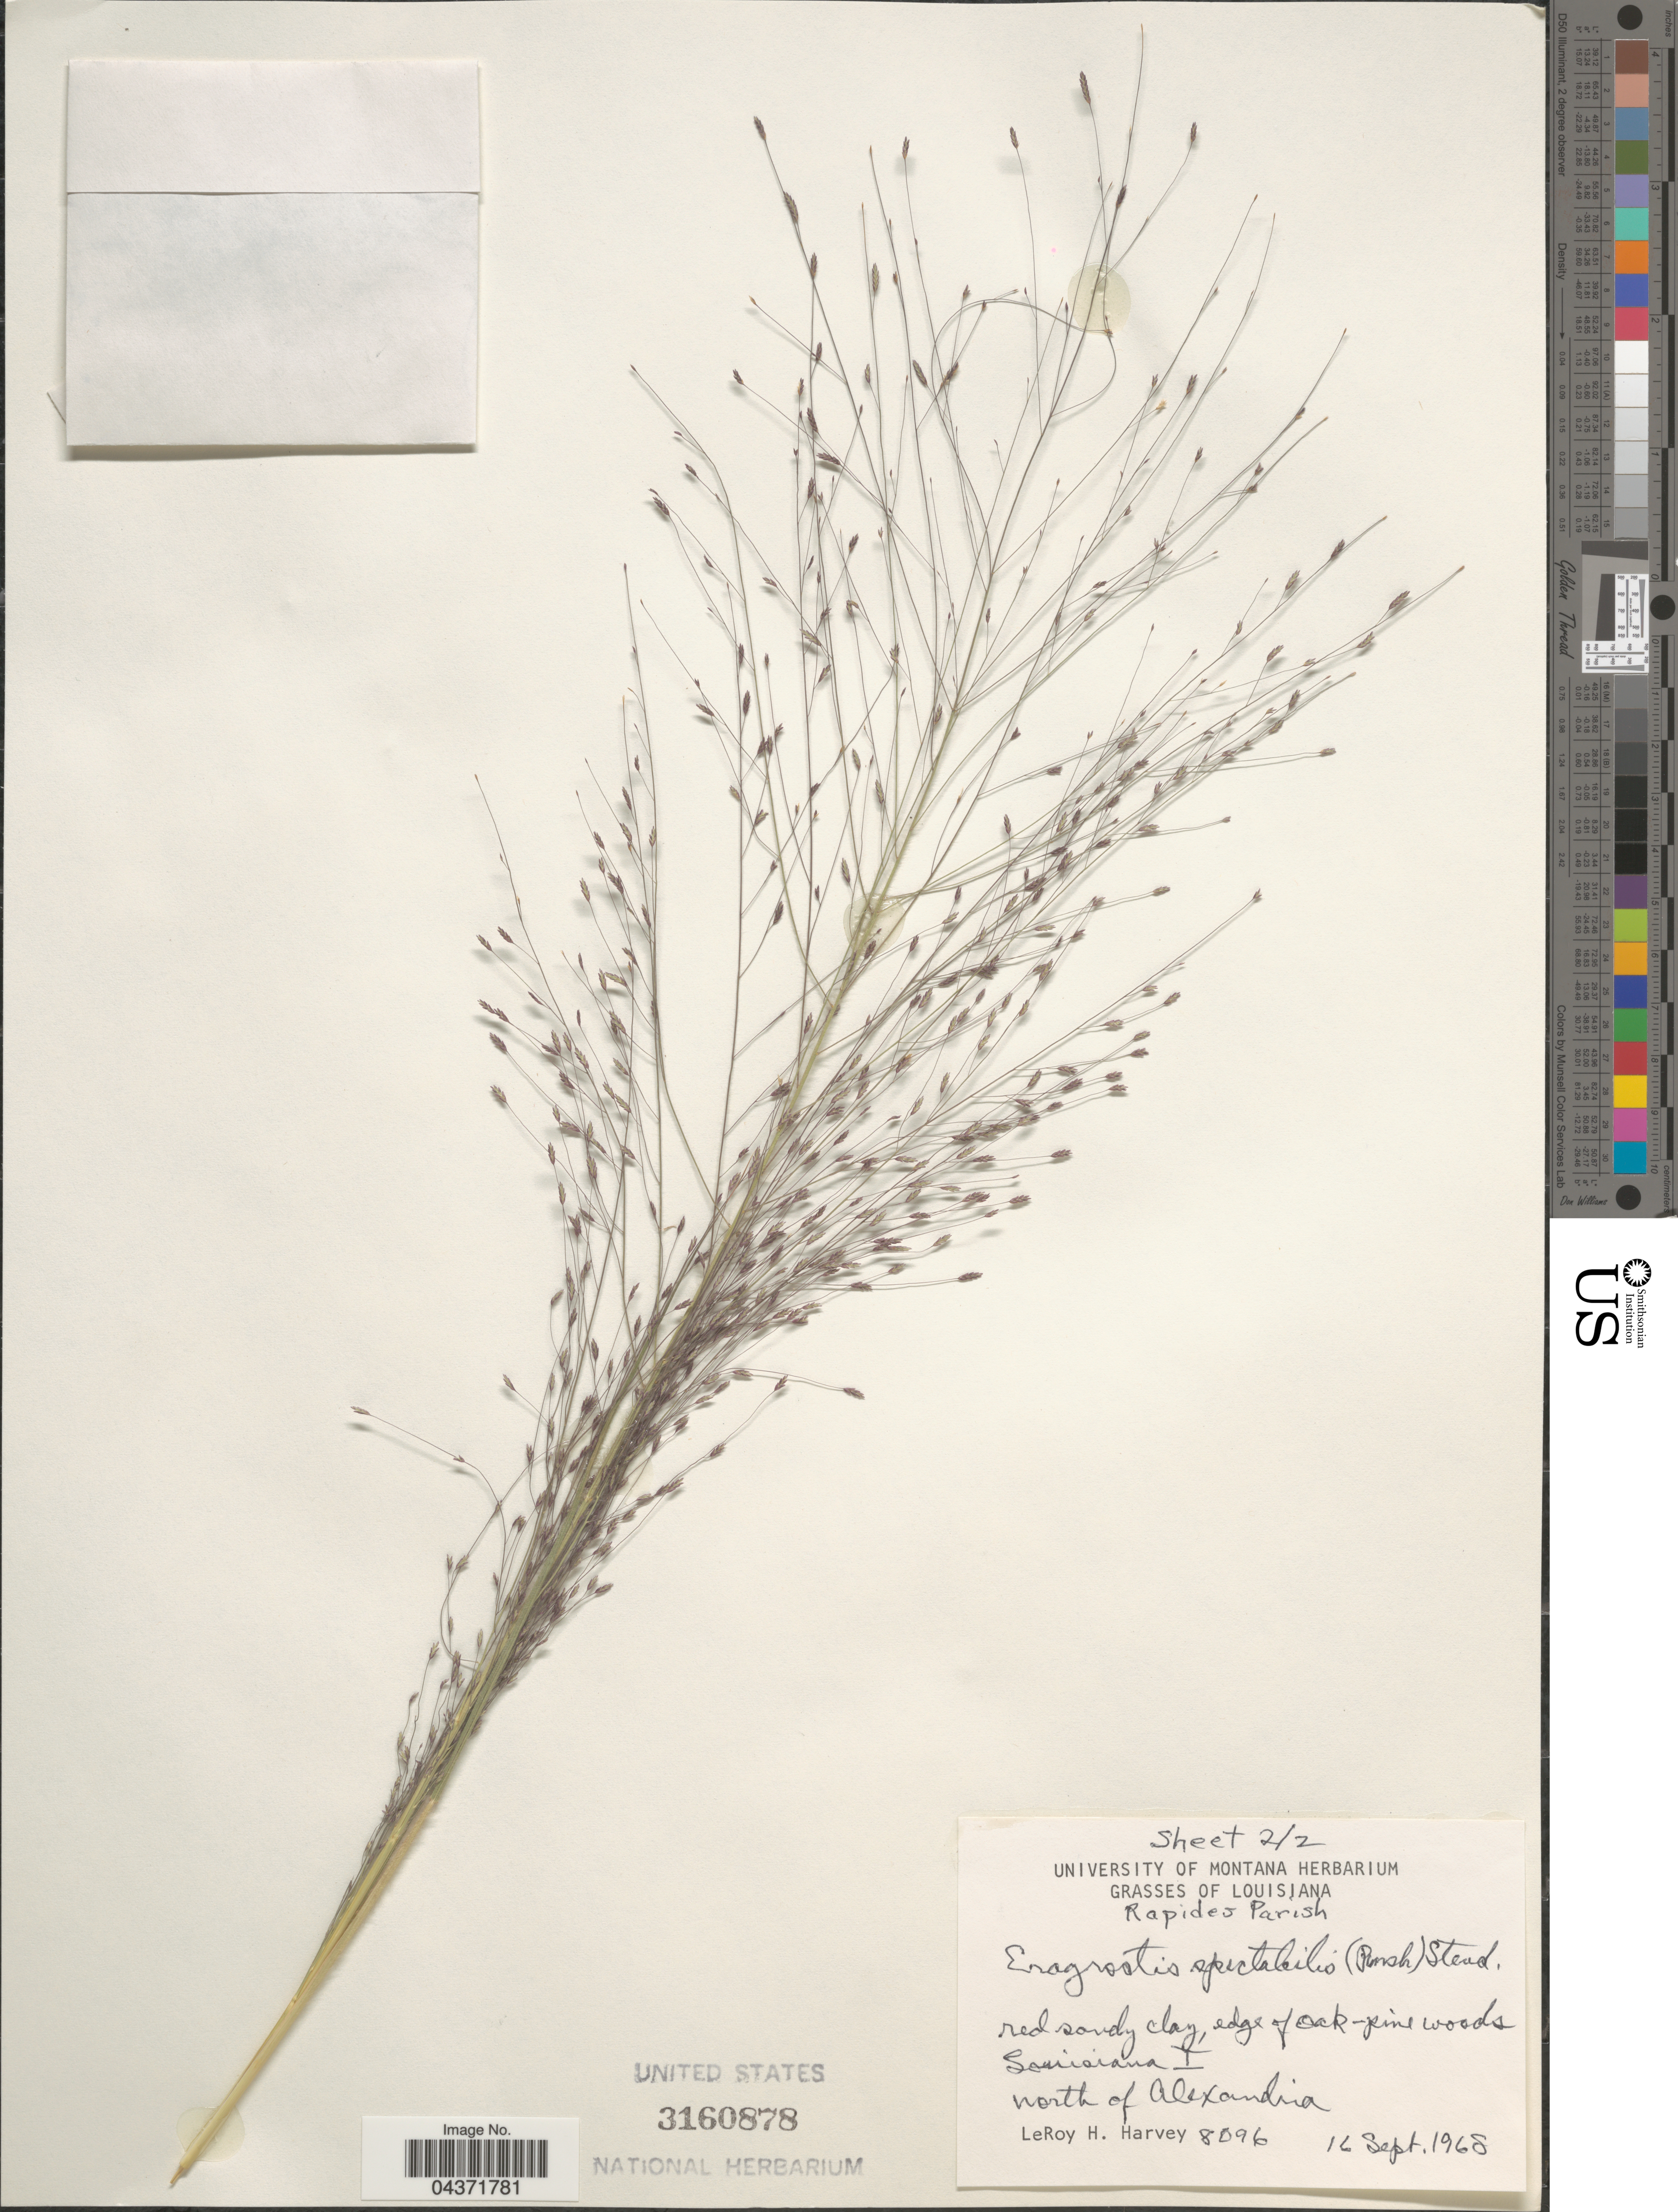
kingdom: Plantae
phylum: Tracheophyta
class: Liliopsida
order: Poales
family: Poaceae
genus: Eragrostis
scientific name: Eragrostis spectabilis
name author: (Pursh) Steud.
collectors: L. H. Harvey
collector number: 8096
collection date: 1968-09-16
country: United States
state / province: Louisiana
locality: Rapides Parish. Edge of oak-pine woods. Louisiana I. North of Alexandria.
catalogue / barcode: US 3160878